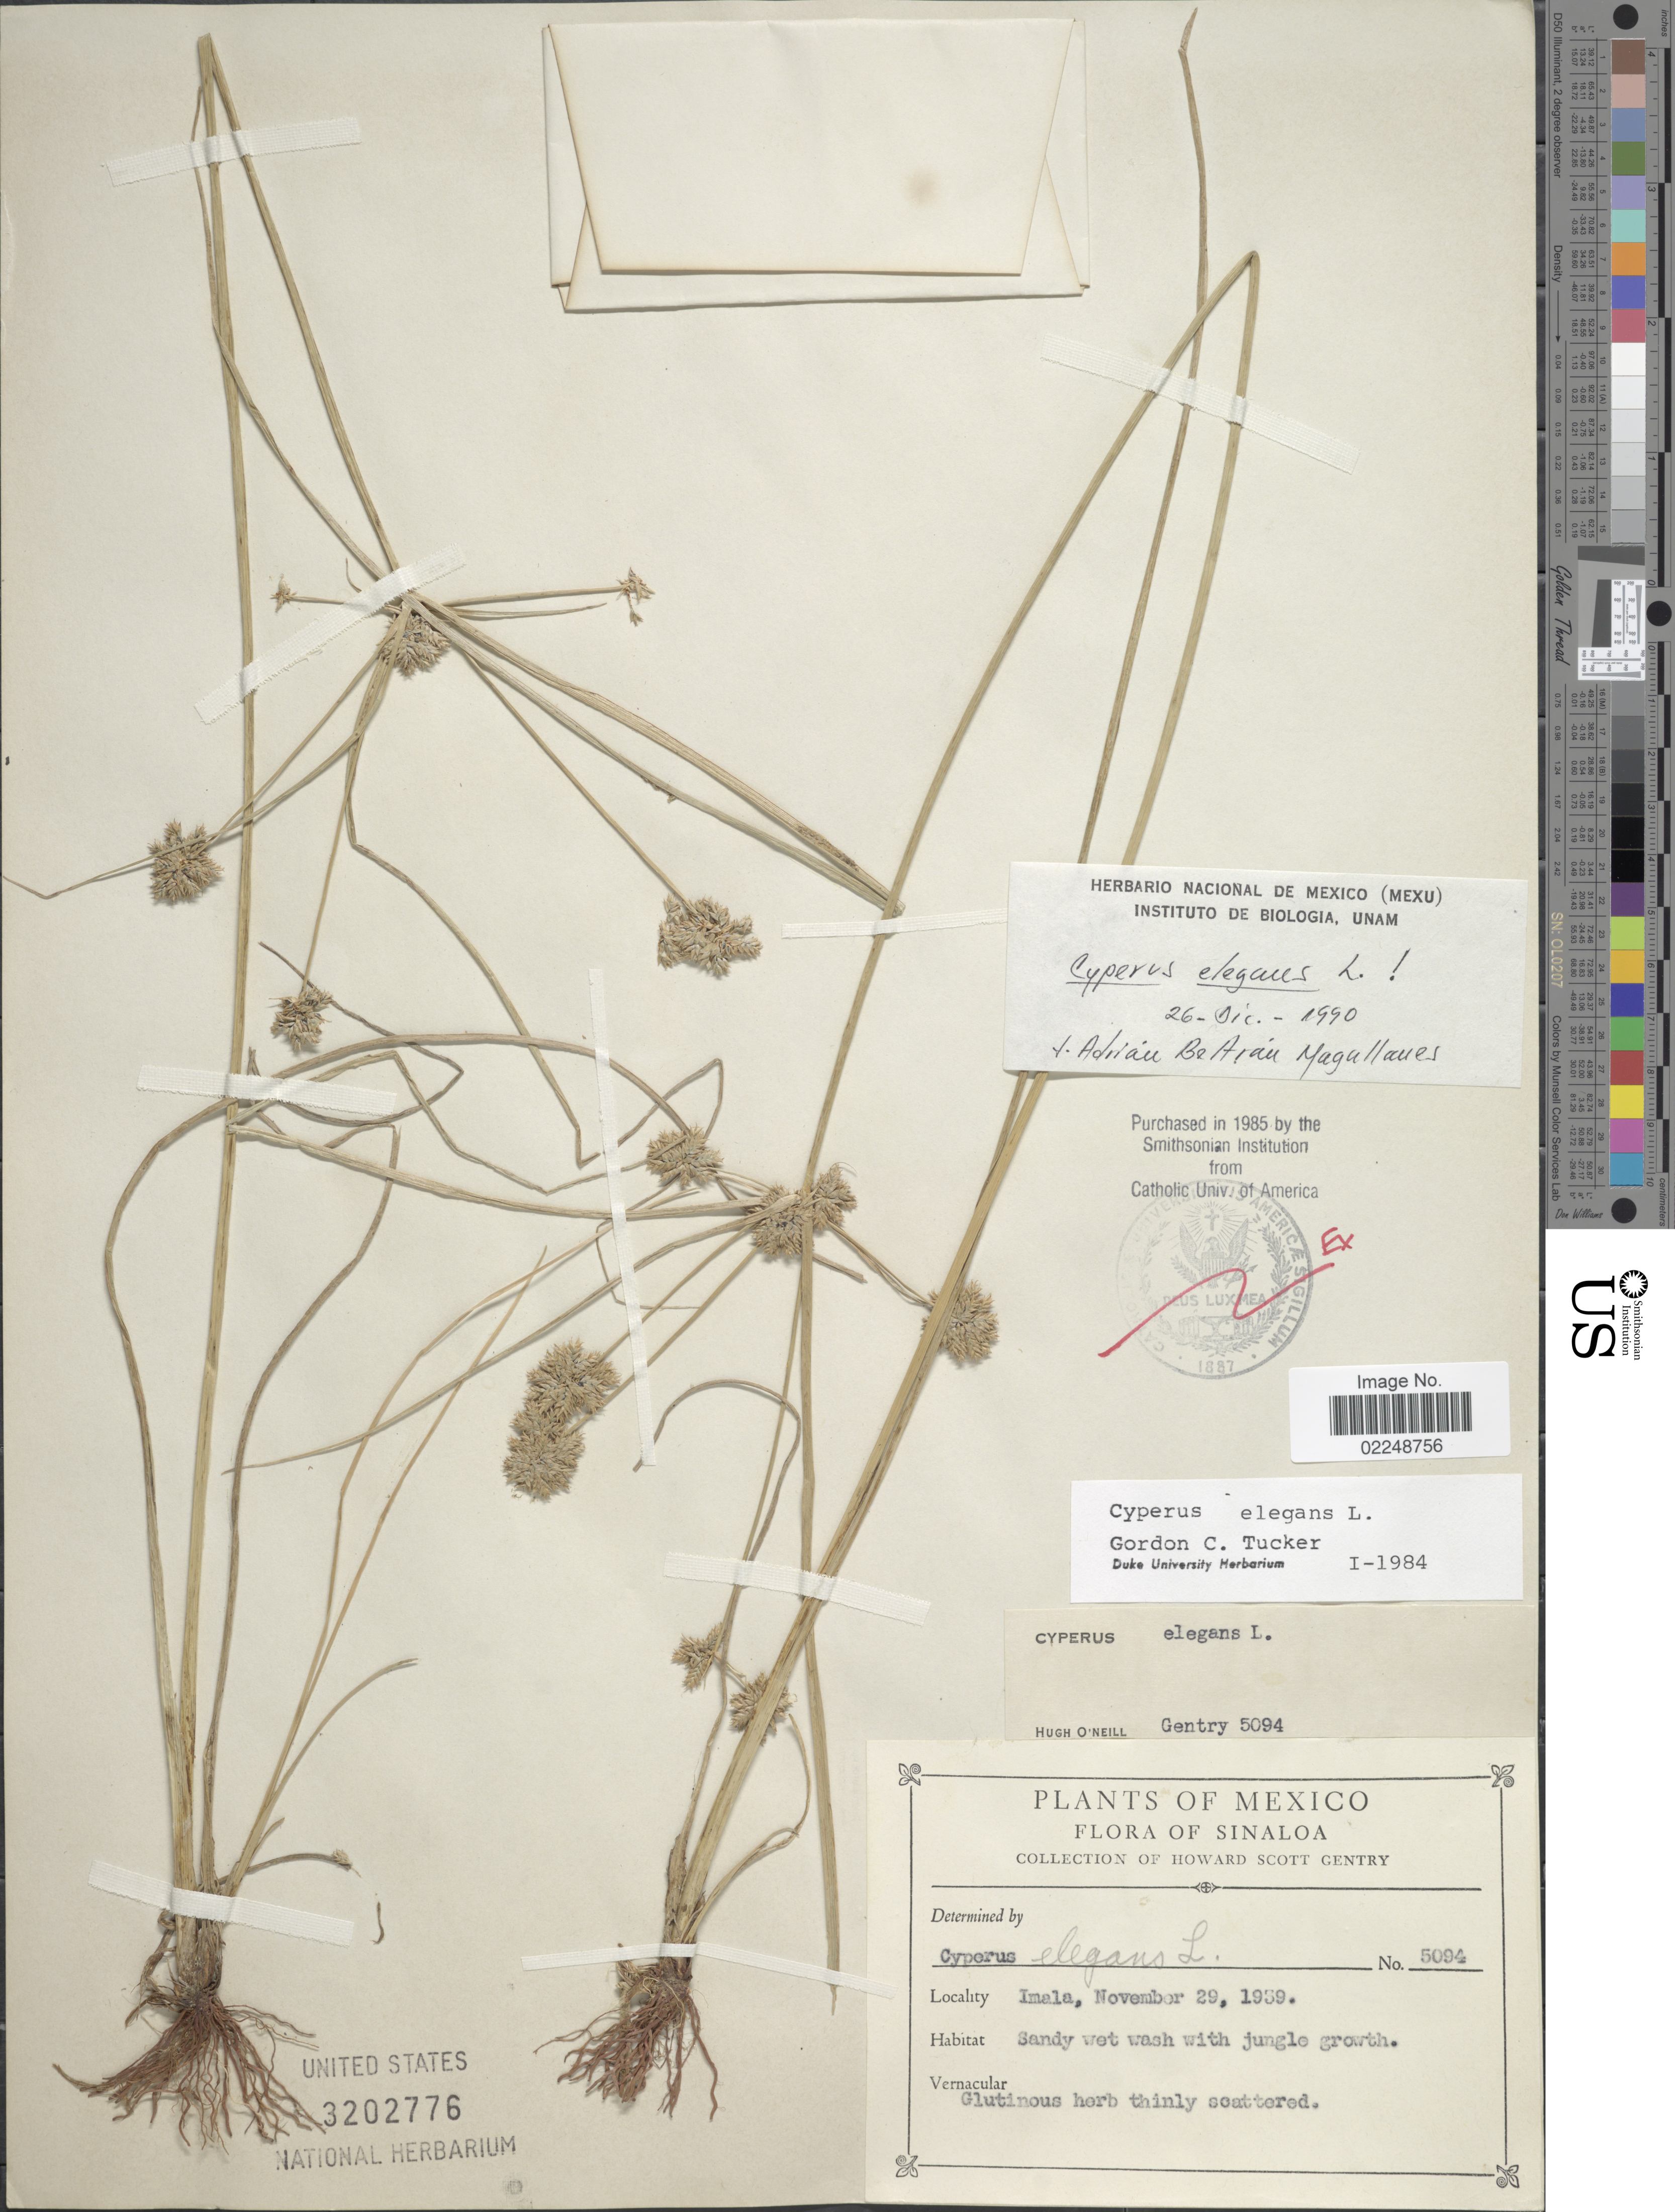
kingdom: Plantae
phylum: Tracheophyta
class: Liliopsida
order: Poales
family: Cyperaceae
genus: Cyperus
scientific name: Cyperus elegans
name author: L.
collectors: H. S. Gentry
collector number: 5094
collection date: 1939-11-29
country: Mexico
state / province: Sinaloa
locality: Imala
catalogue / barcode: US 3202776